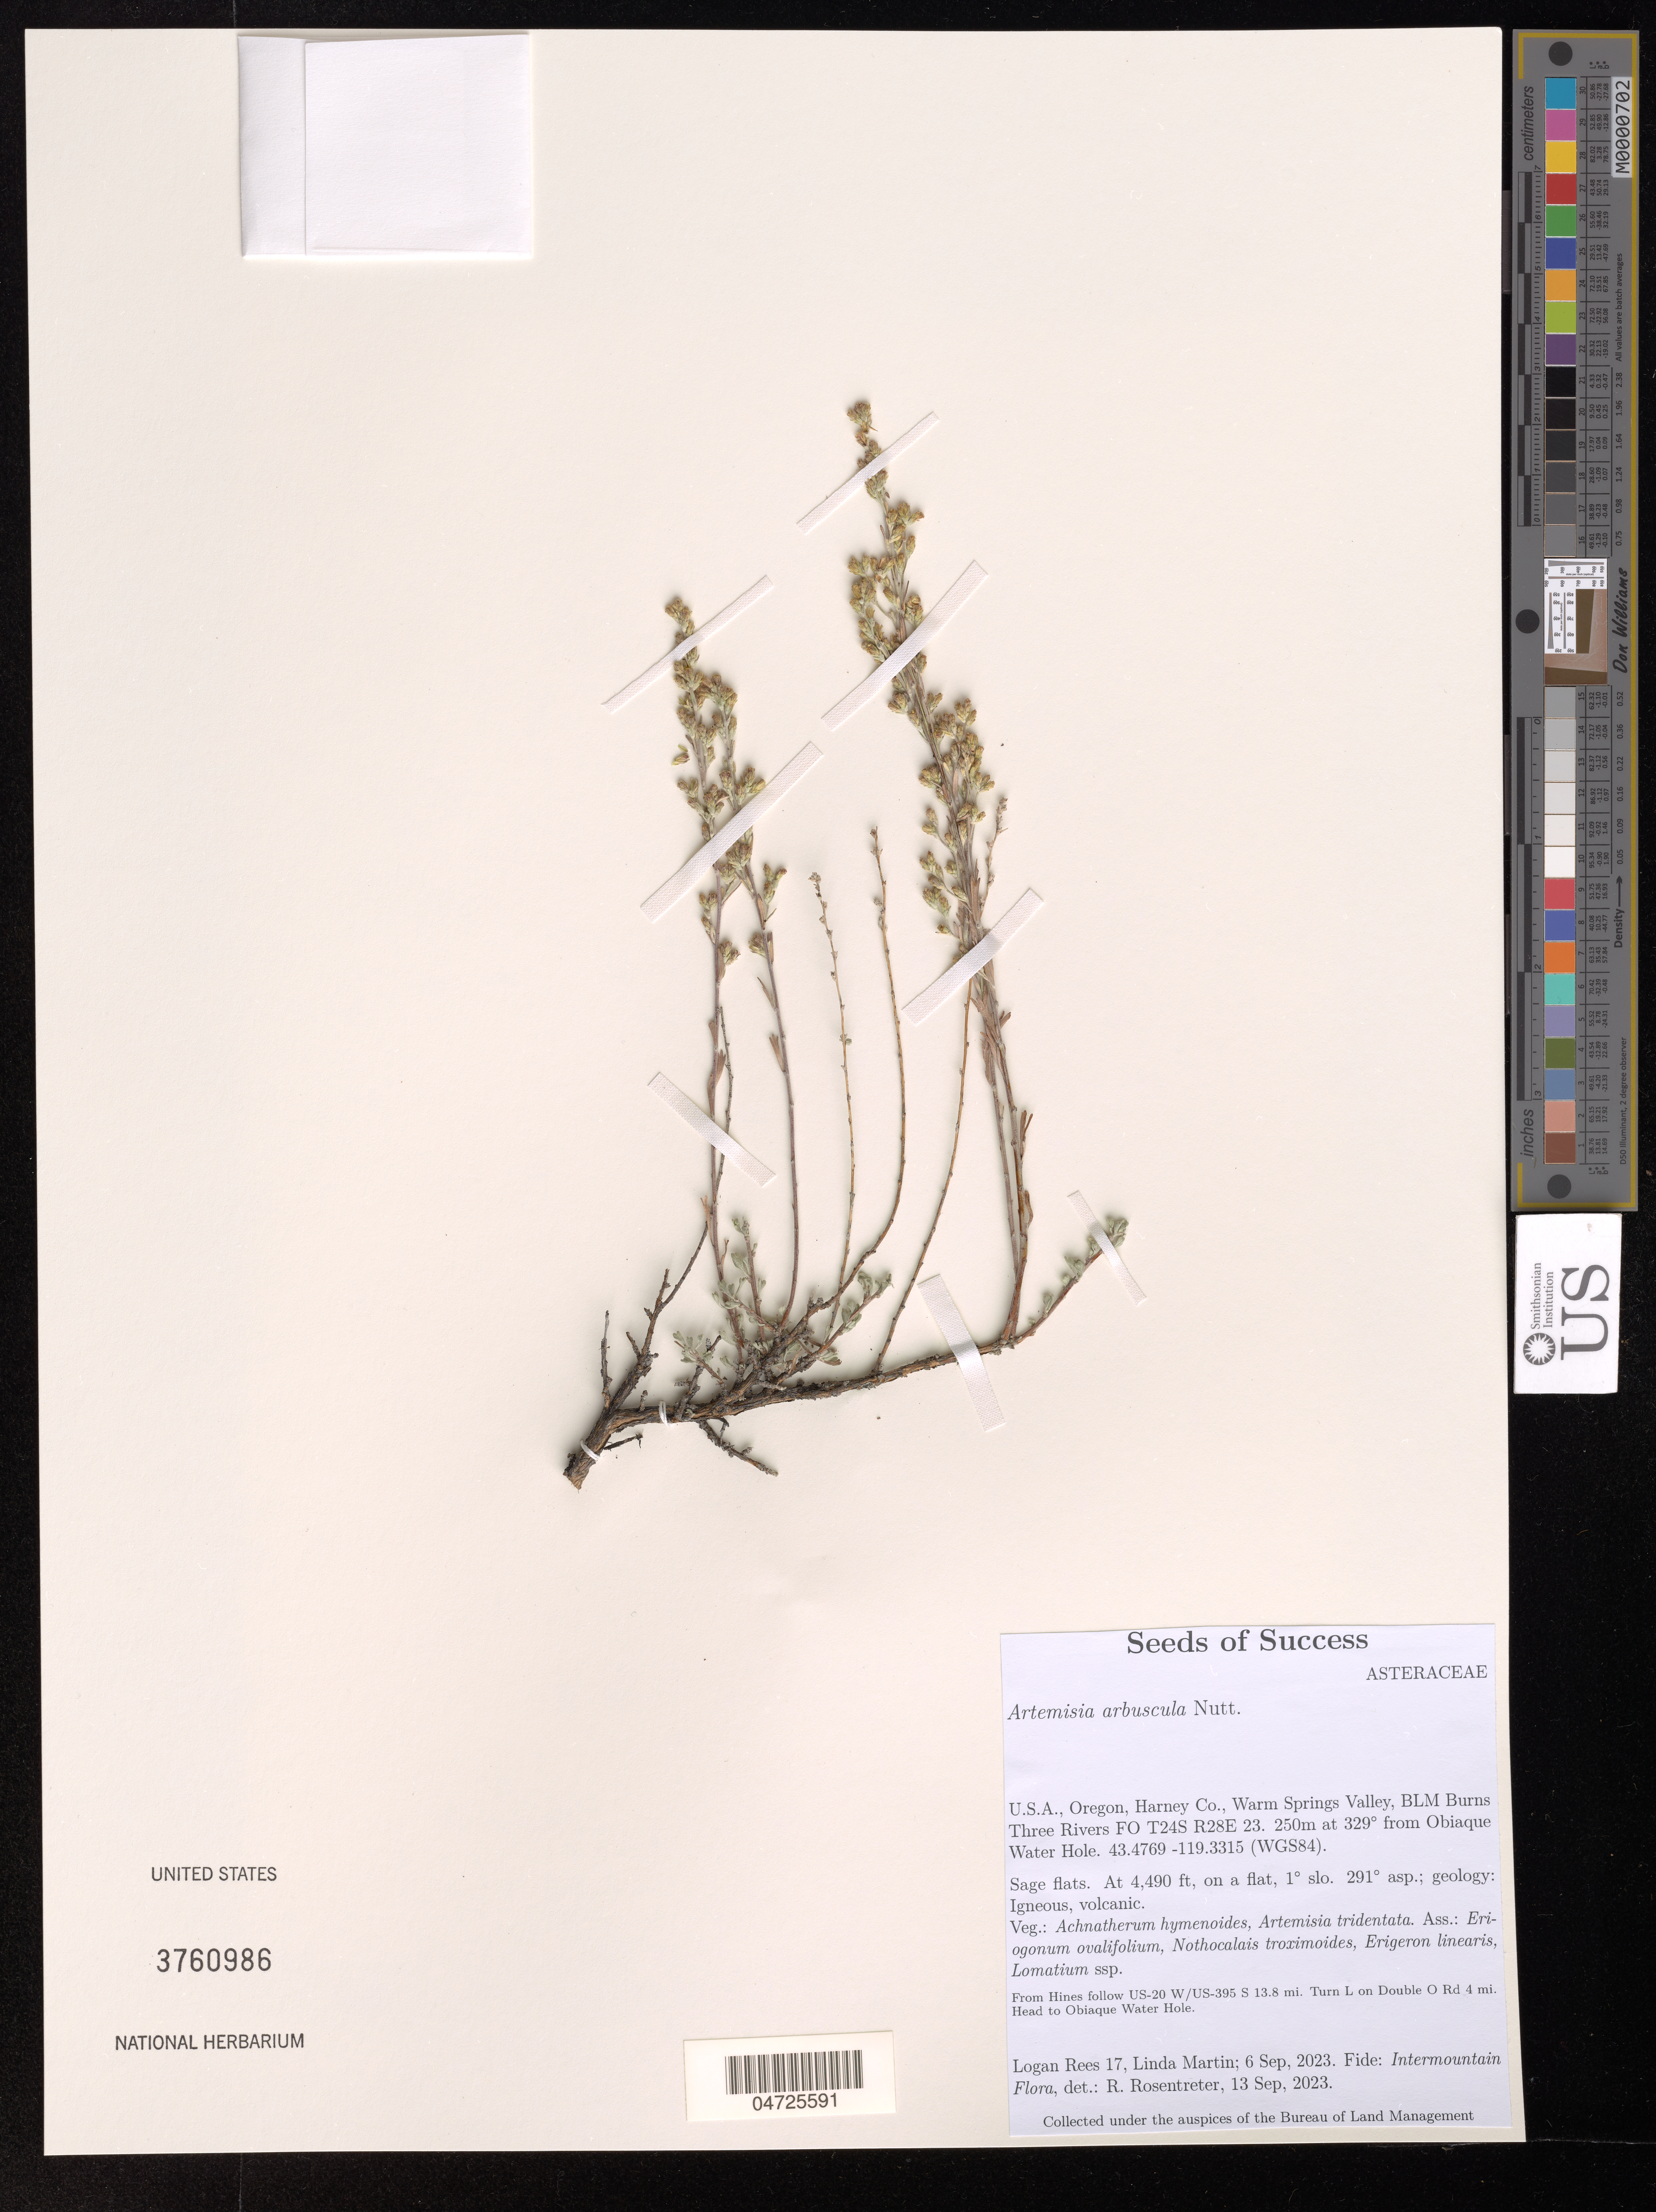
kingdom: Plantae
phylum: Tracheophyta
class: Magnoliopsida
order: Asterales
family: Asteraceae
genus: Artemisia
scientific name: Artemisia arbuscula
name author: Nutt.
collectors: L. Rees & L. Martin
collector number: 17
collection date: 2023-09-06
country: United States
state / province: Oregon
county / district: Harney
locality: Harney Co., Warm Springs Valley, BLM Burns Three Rivers FO T24S R28E 23. 250m at 329º from Obiaque Water Hole. (WGS84). From Hines follow US-20 W/US-395 S 13.8 mi. Turn L on Double O Rd 4 mi. Head to Obiaque Water Hole.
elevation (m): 1369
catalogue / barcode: US 3760986